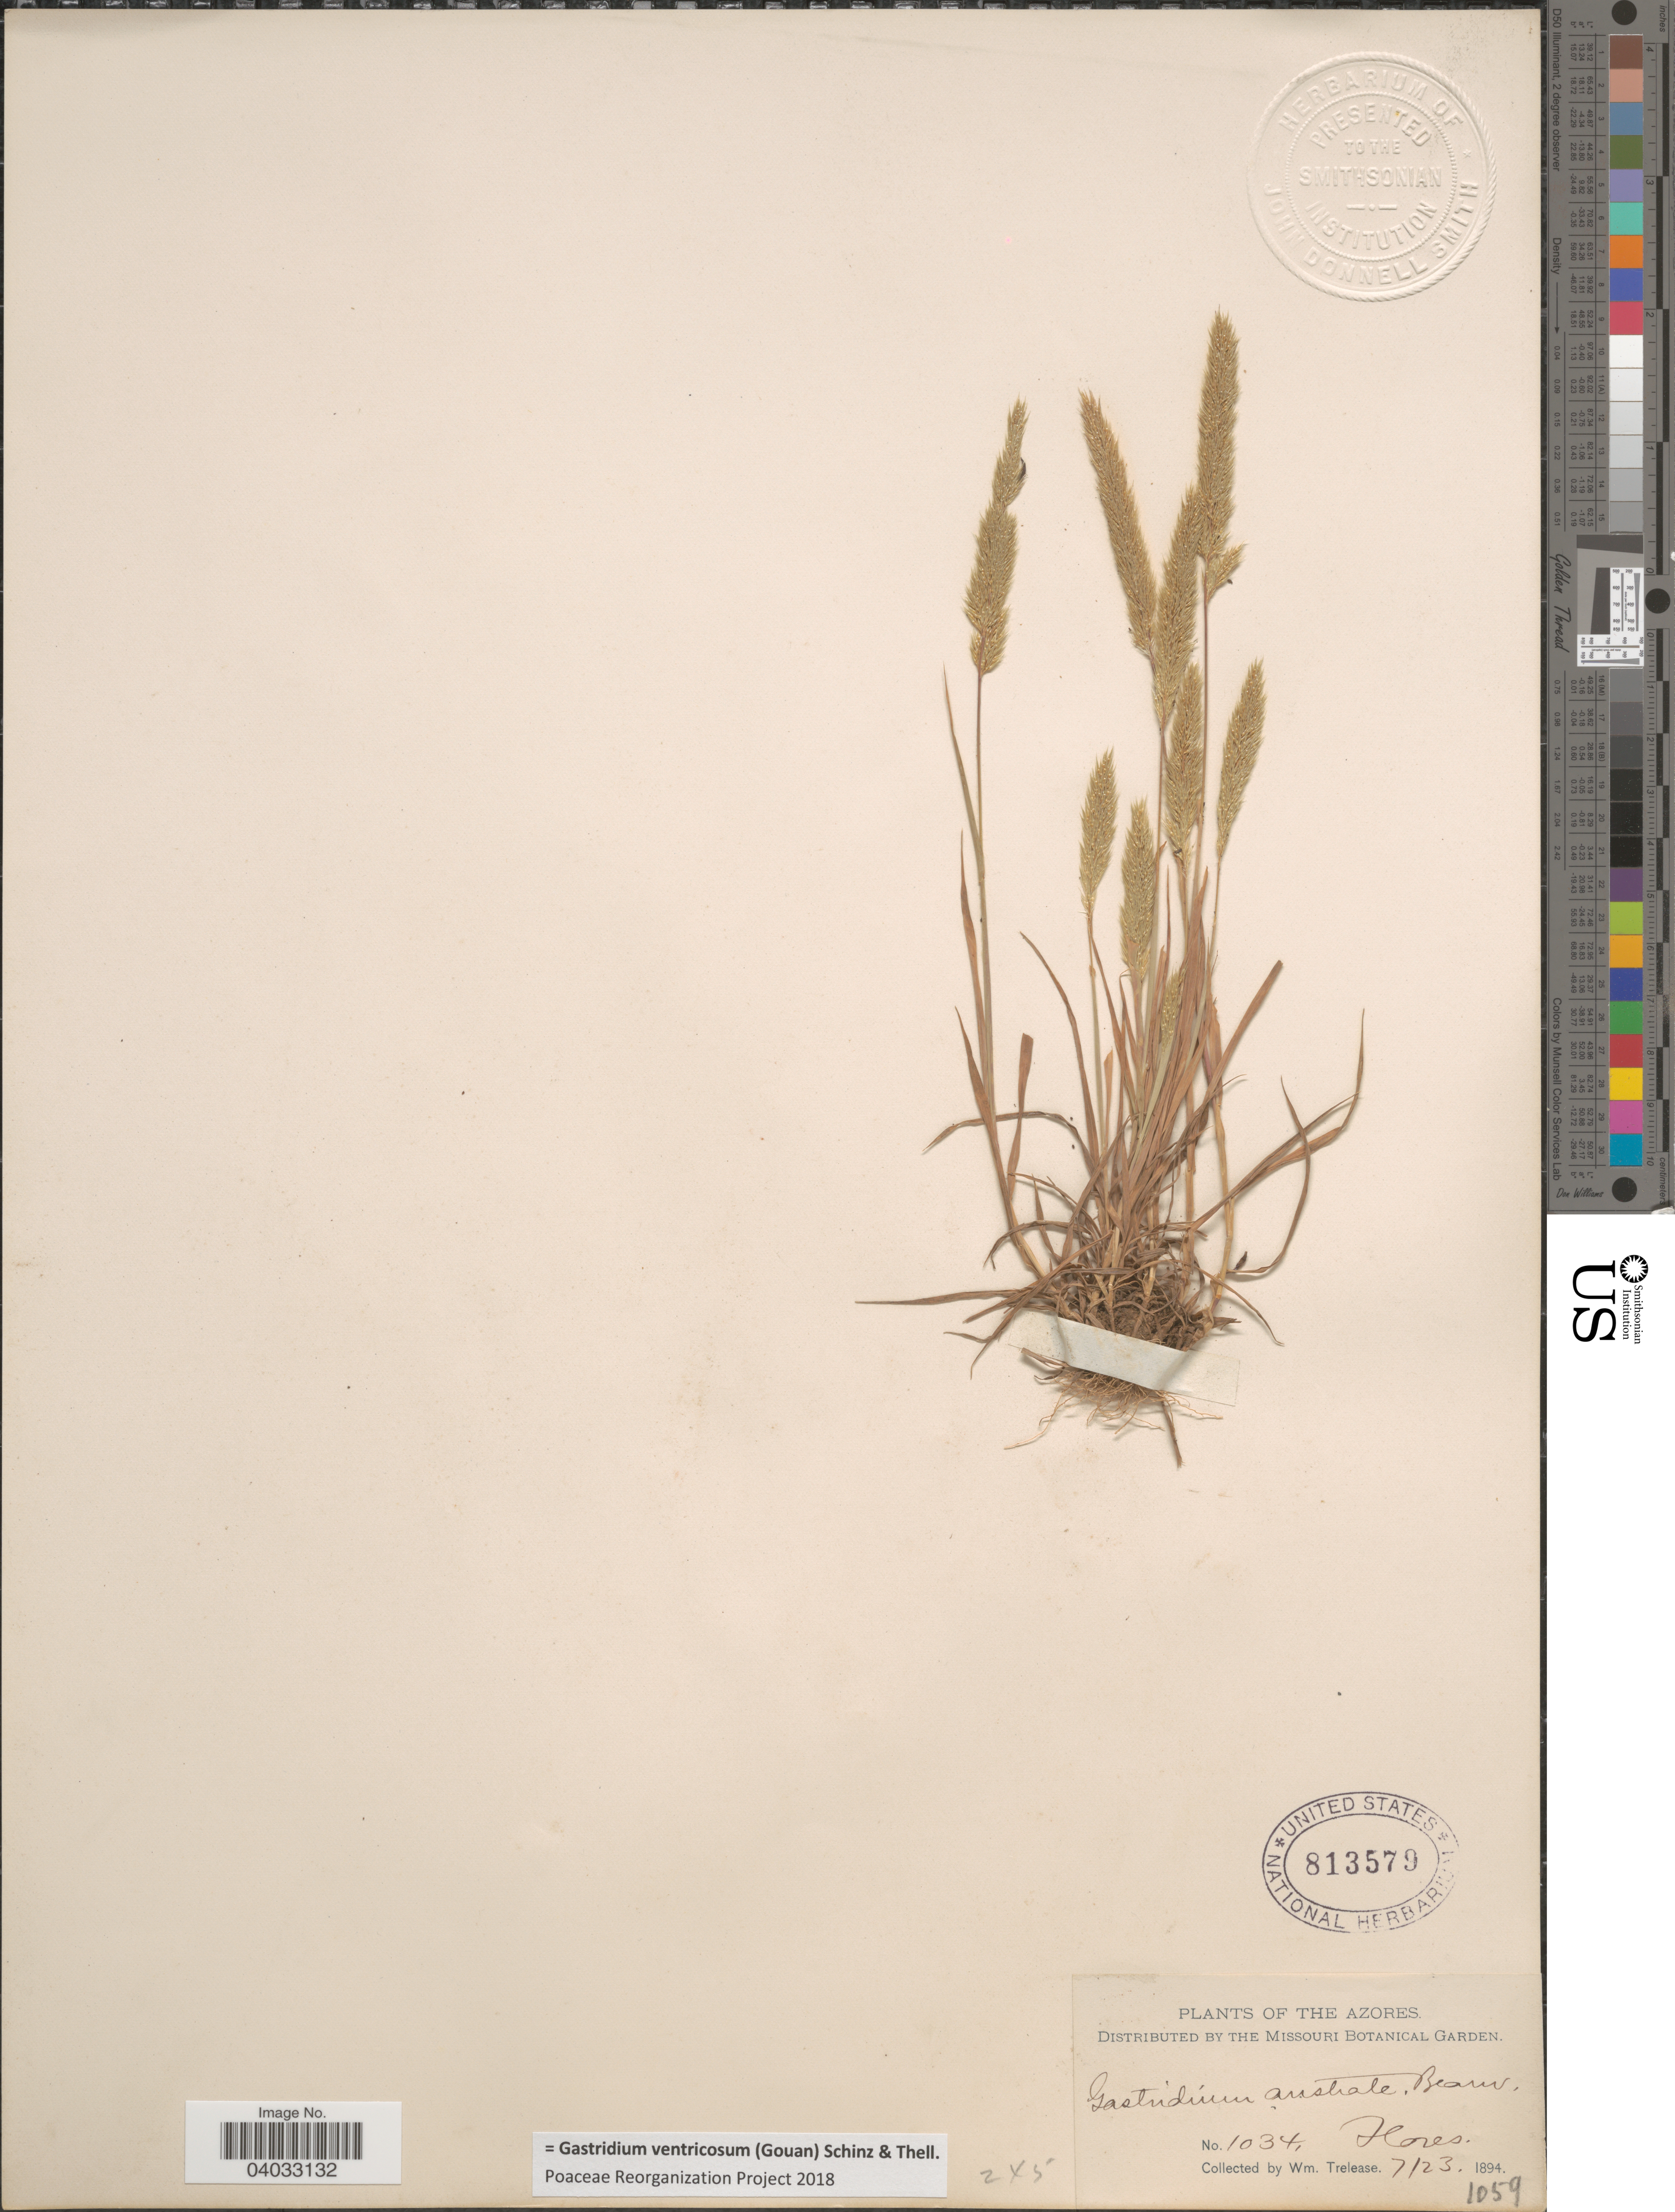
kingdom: Plantae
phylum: Tracheophyta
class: Liliopsida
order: Poales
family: Poaceae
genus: Gastridium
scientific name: Gastridium ventricosum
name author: (Gouan) Schinz & Thell.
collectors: W. Trelease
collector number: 1034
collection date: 1894-07-23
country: Portugal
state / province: Azores (Aut. Reg.)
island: Flores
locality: The Azores. Flores.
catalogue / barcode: US 813579